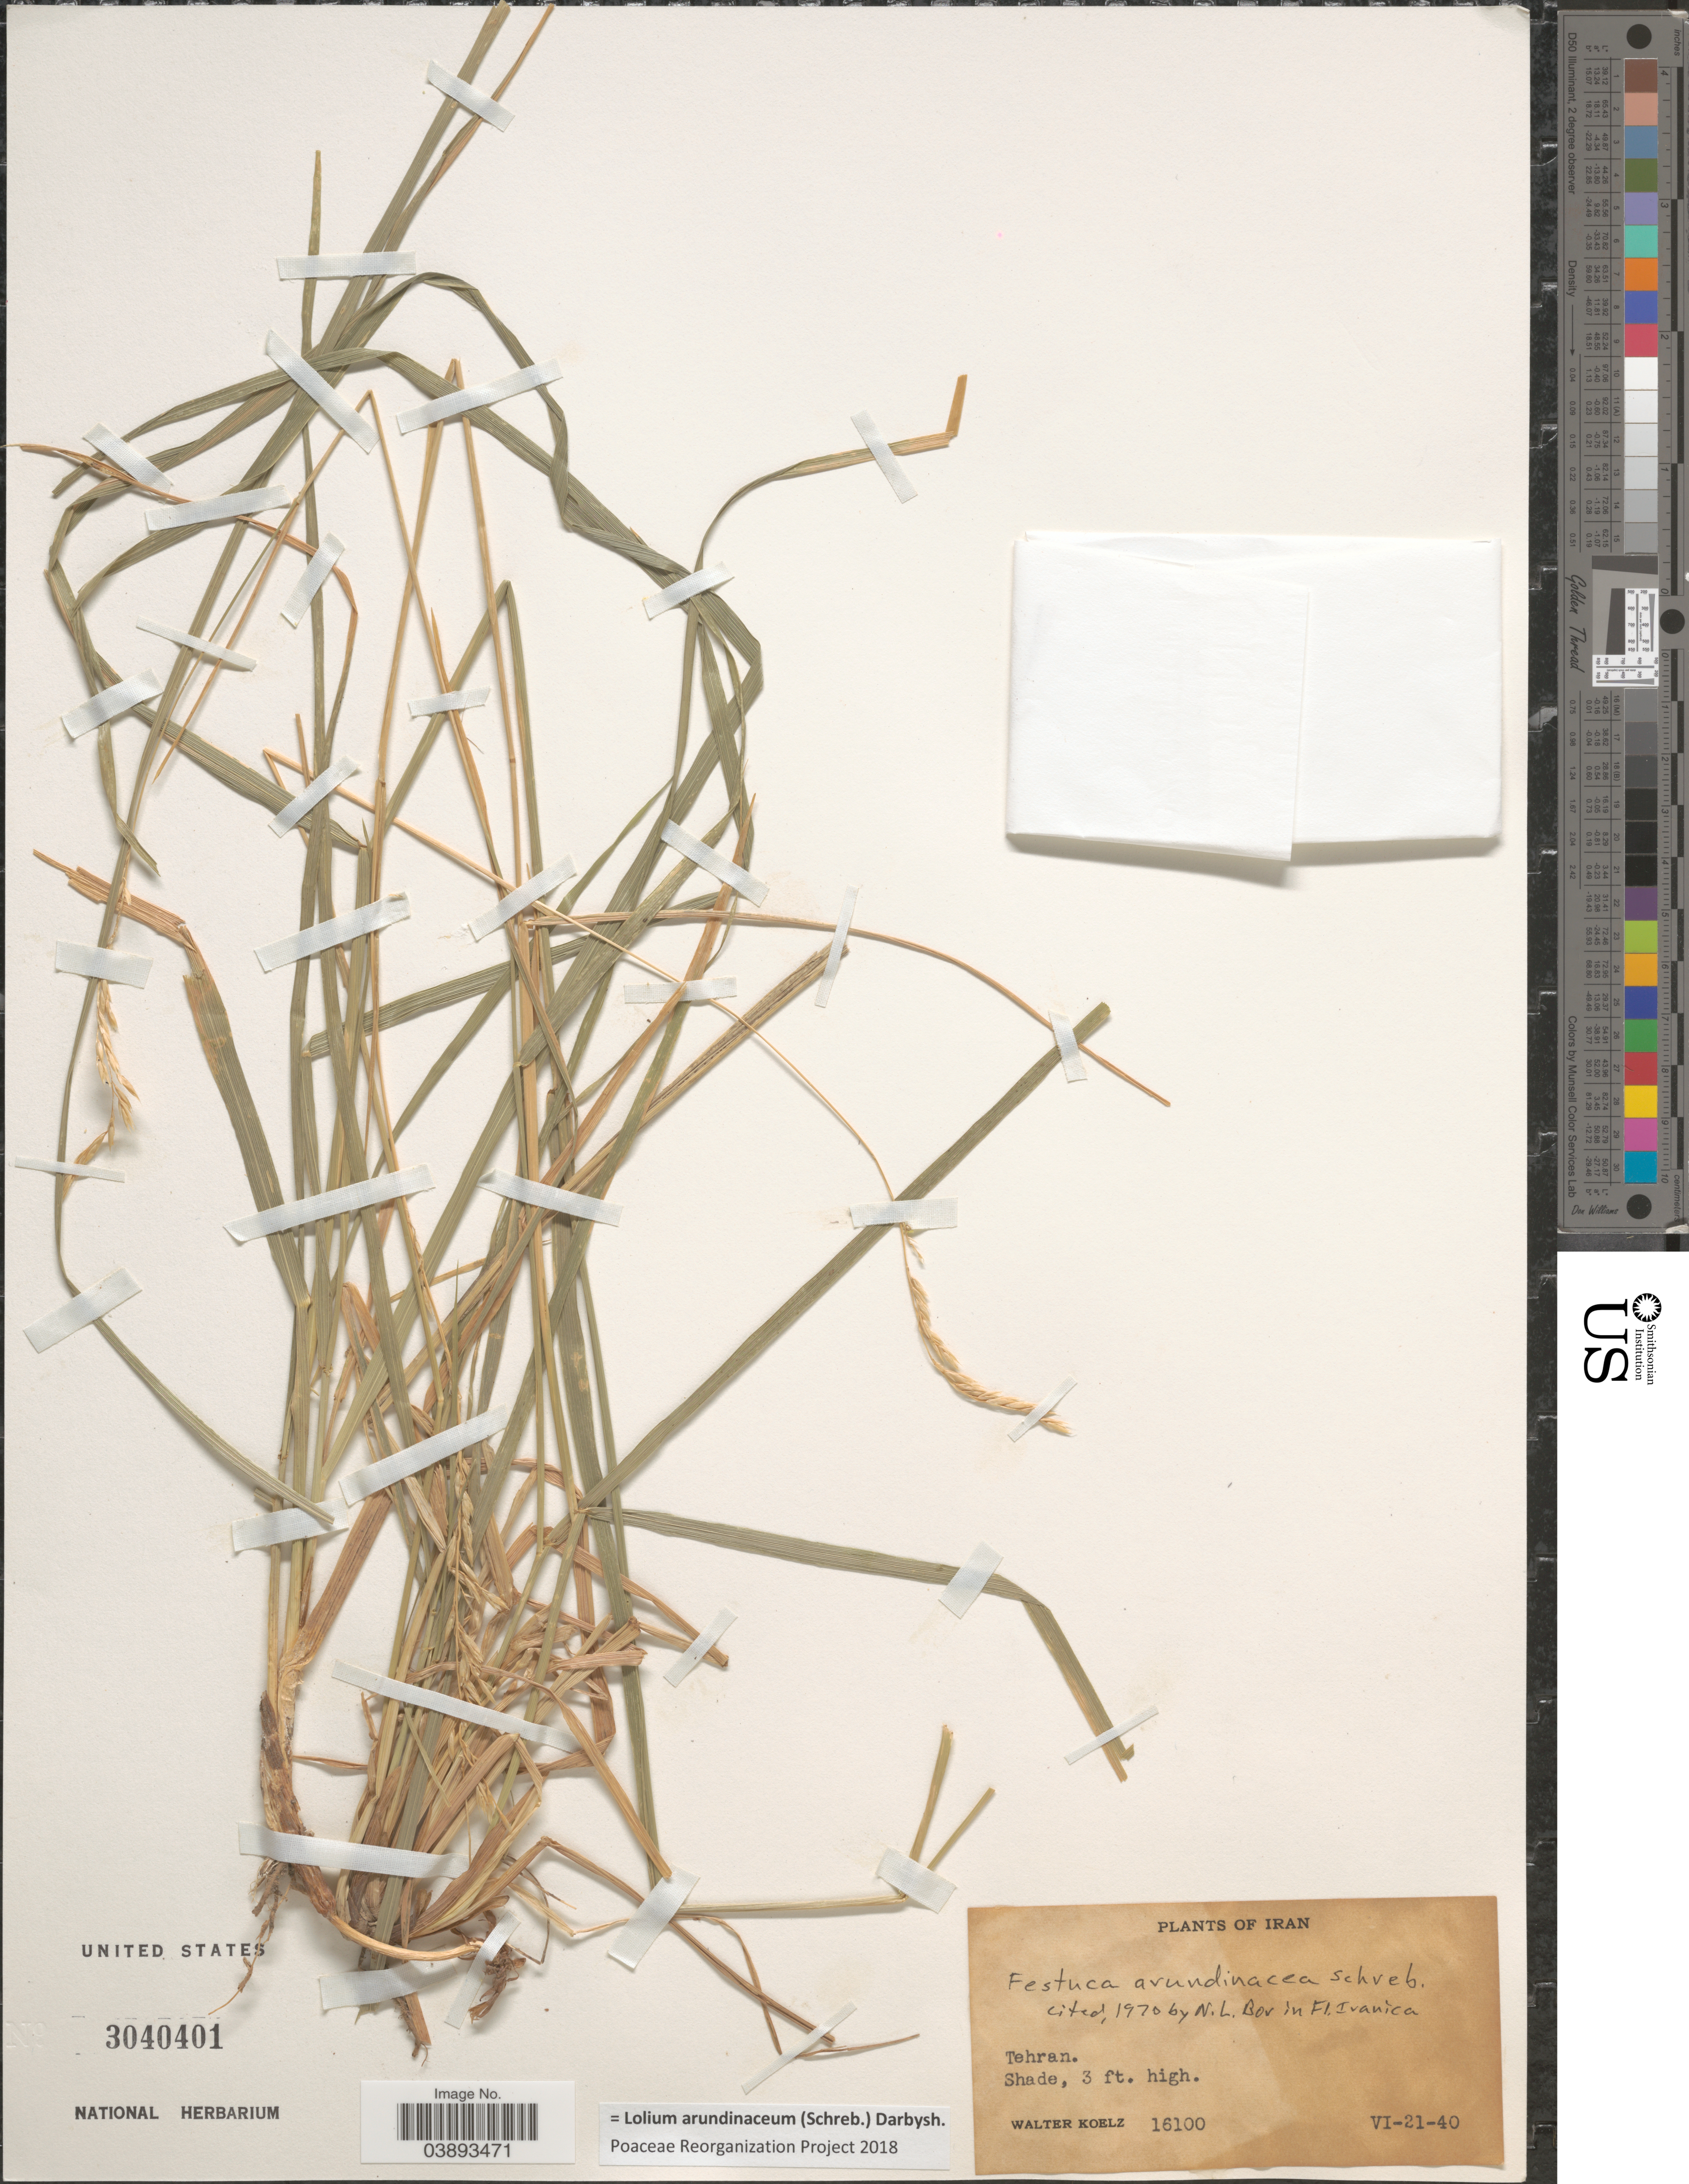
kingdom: Plantae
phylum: Tracheophyta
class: Liliopsida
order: Poales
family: Poaceae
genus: Lolium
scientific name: Lolium arundinaceum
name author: (Schreb.) Darbysh.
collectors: W. N. Koelz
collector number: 16100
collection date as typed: Transcribed d/m/y: 21/6/40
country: Iran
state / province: Tehran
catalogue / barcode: US 3040401